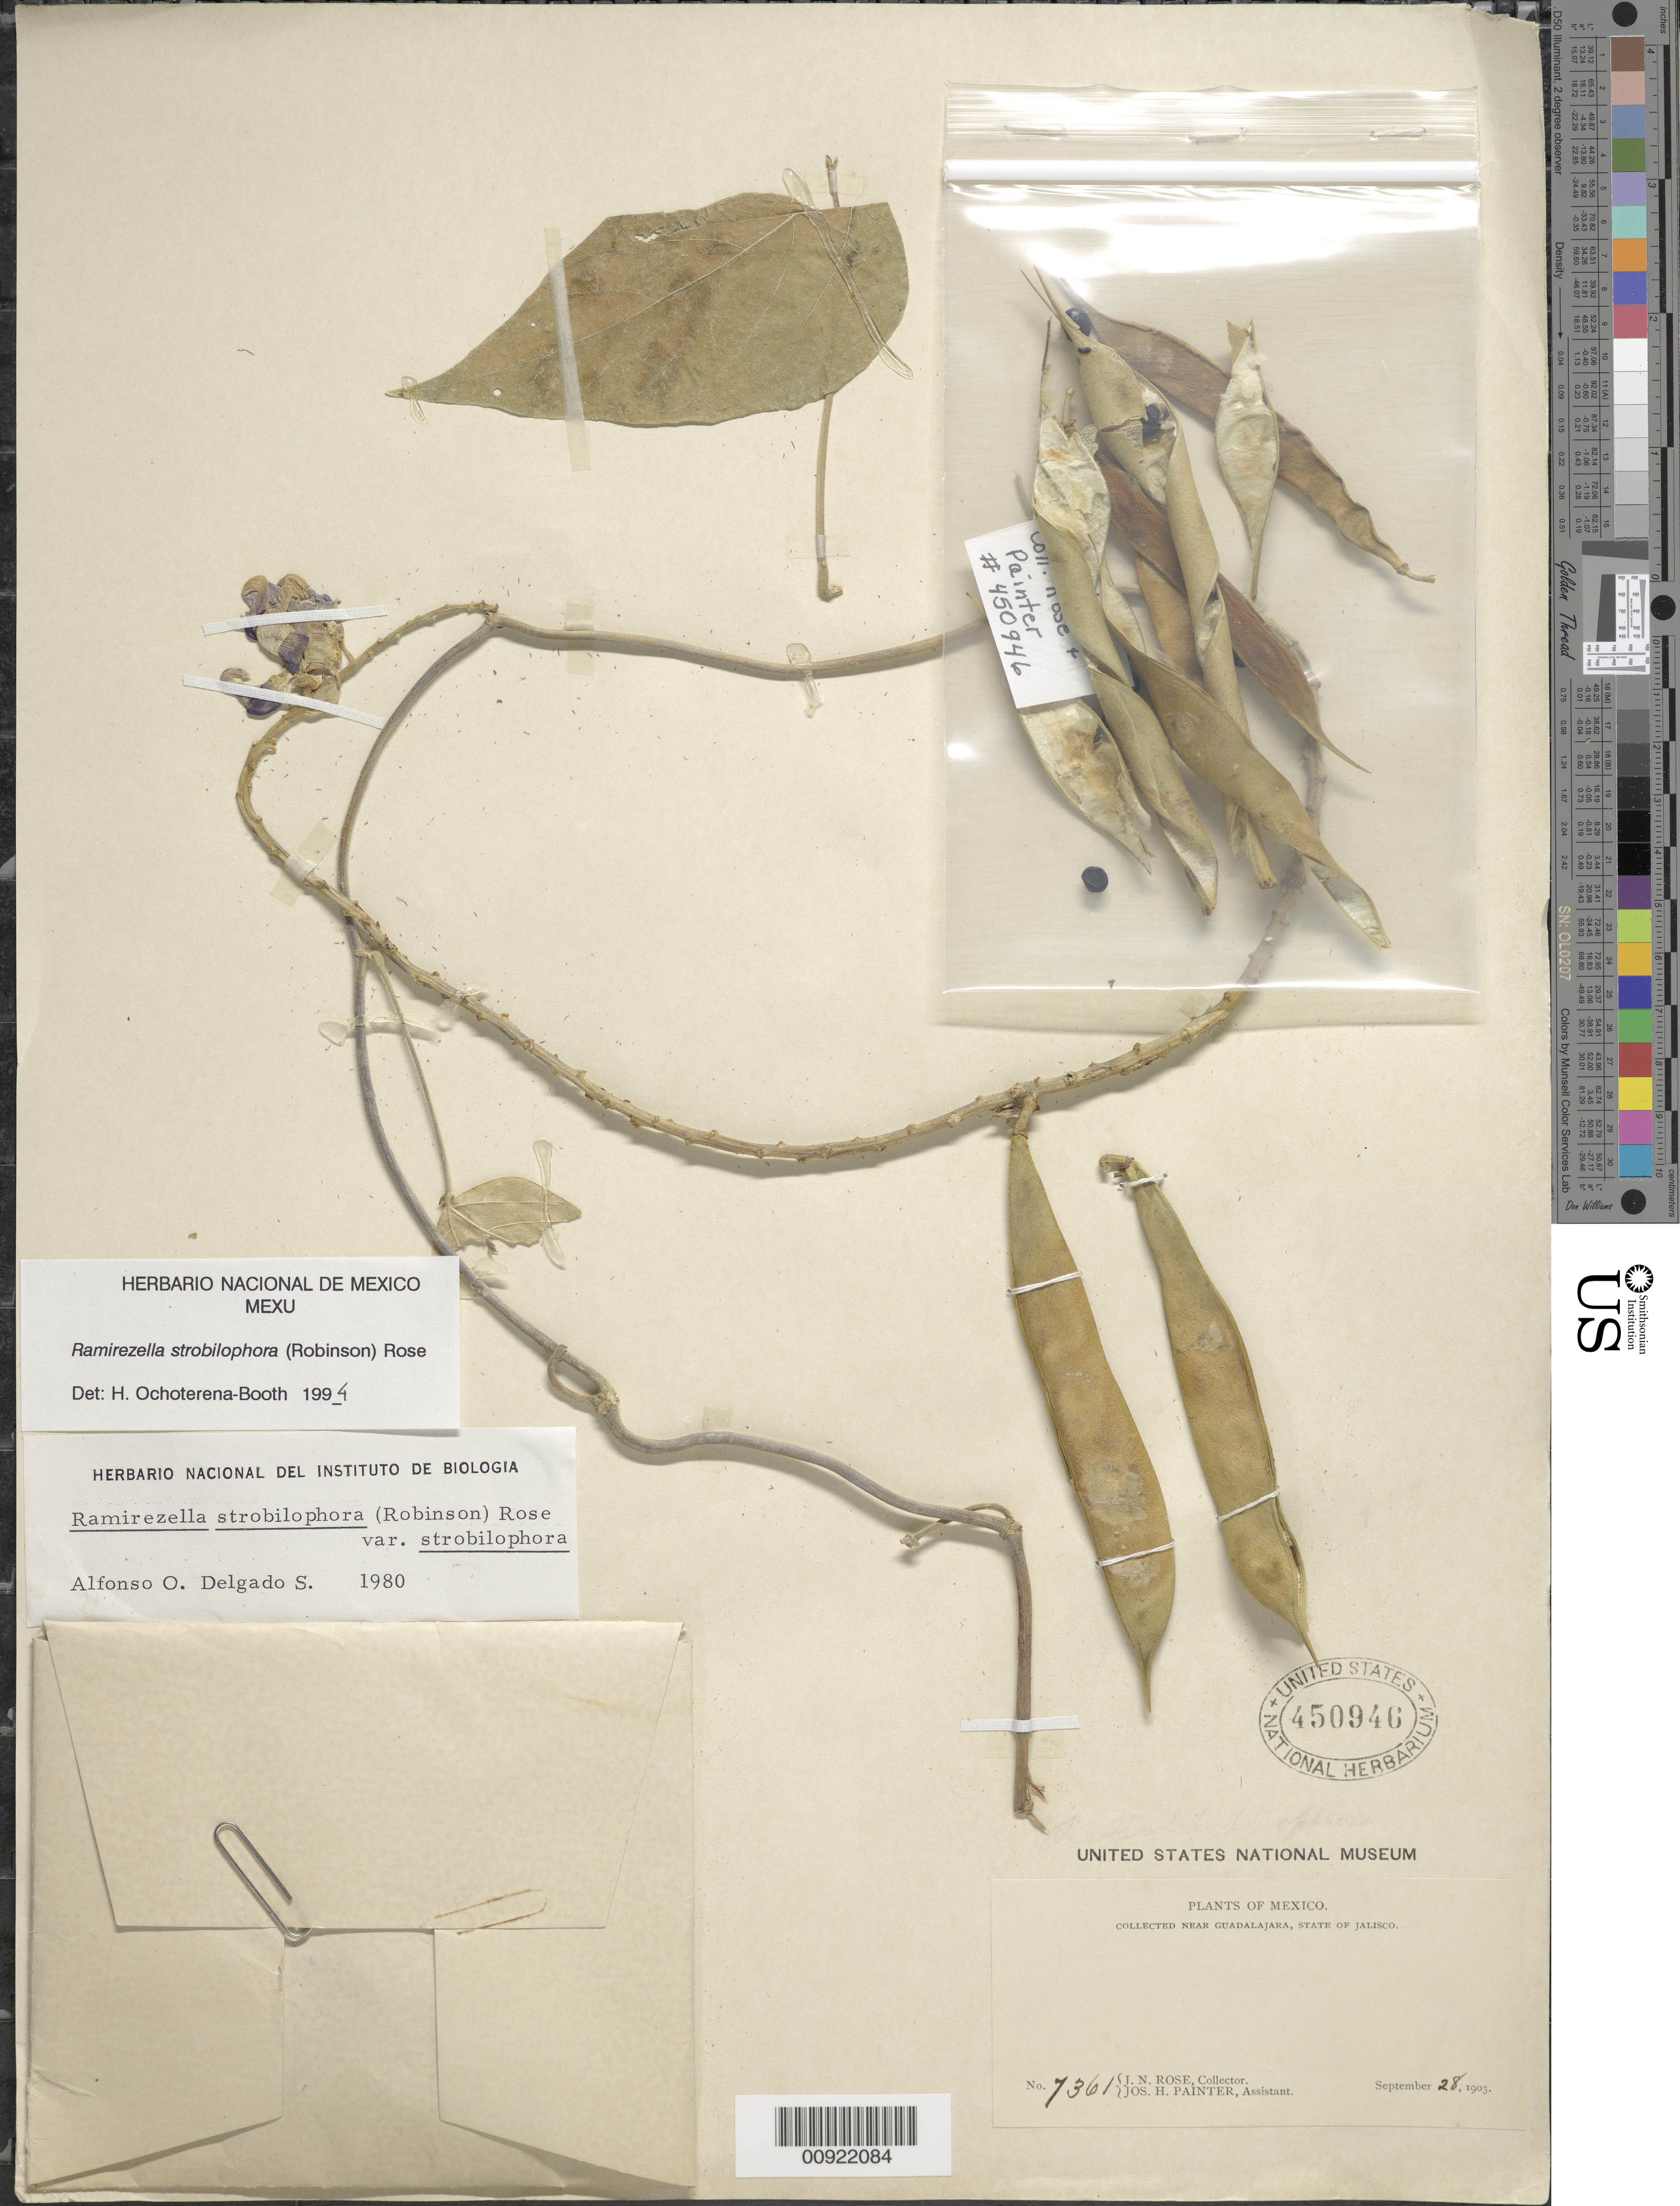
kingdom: Plantae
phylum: Tracheophyta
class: Magnoliopsida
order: Fabales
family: Fabaceae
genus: Ramirezella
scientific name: Ramirezella strobilophora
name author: (B.L. Rob.) Rose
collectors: J. N. Rose & J. H. Painter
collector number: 7361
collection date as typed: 28 Sep 1903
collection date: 1903-09-28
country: Mexico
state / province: Jalisco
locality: Near Guadalajara, State of Jalisco.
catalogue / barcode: US 450946